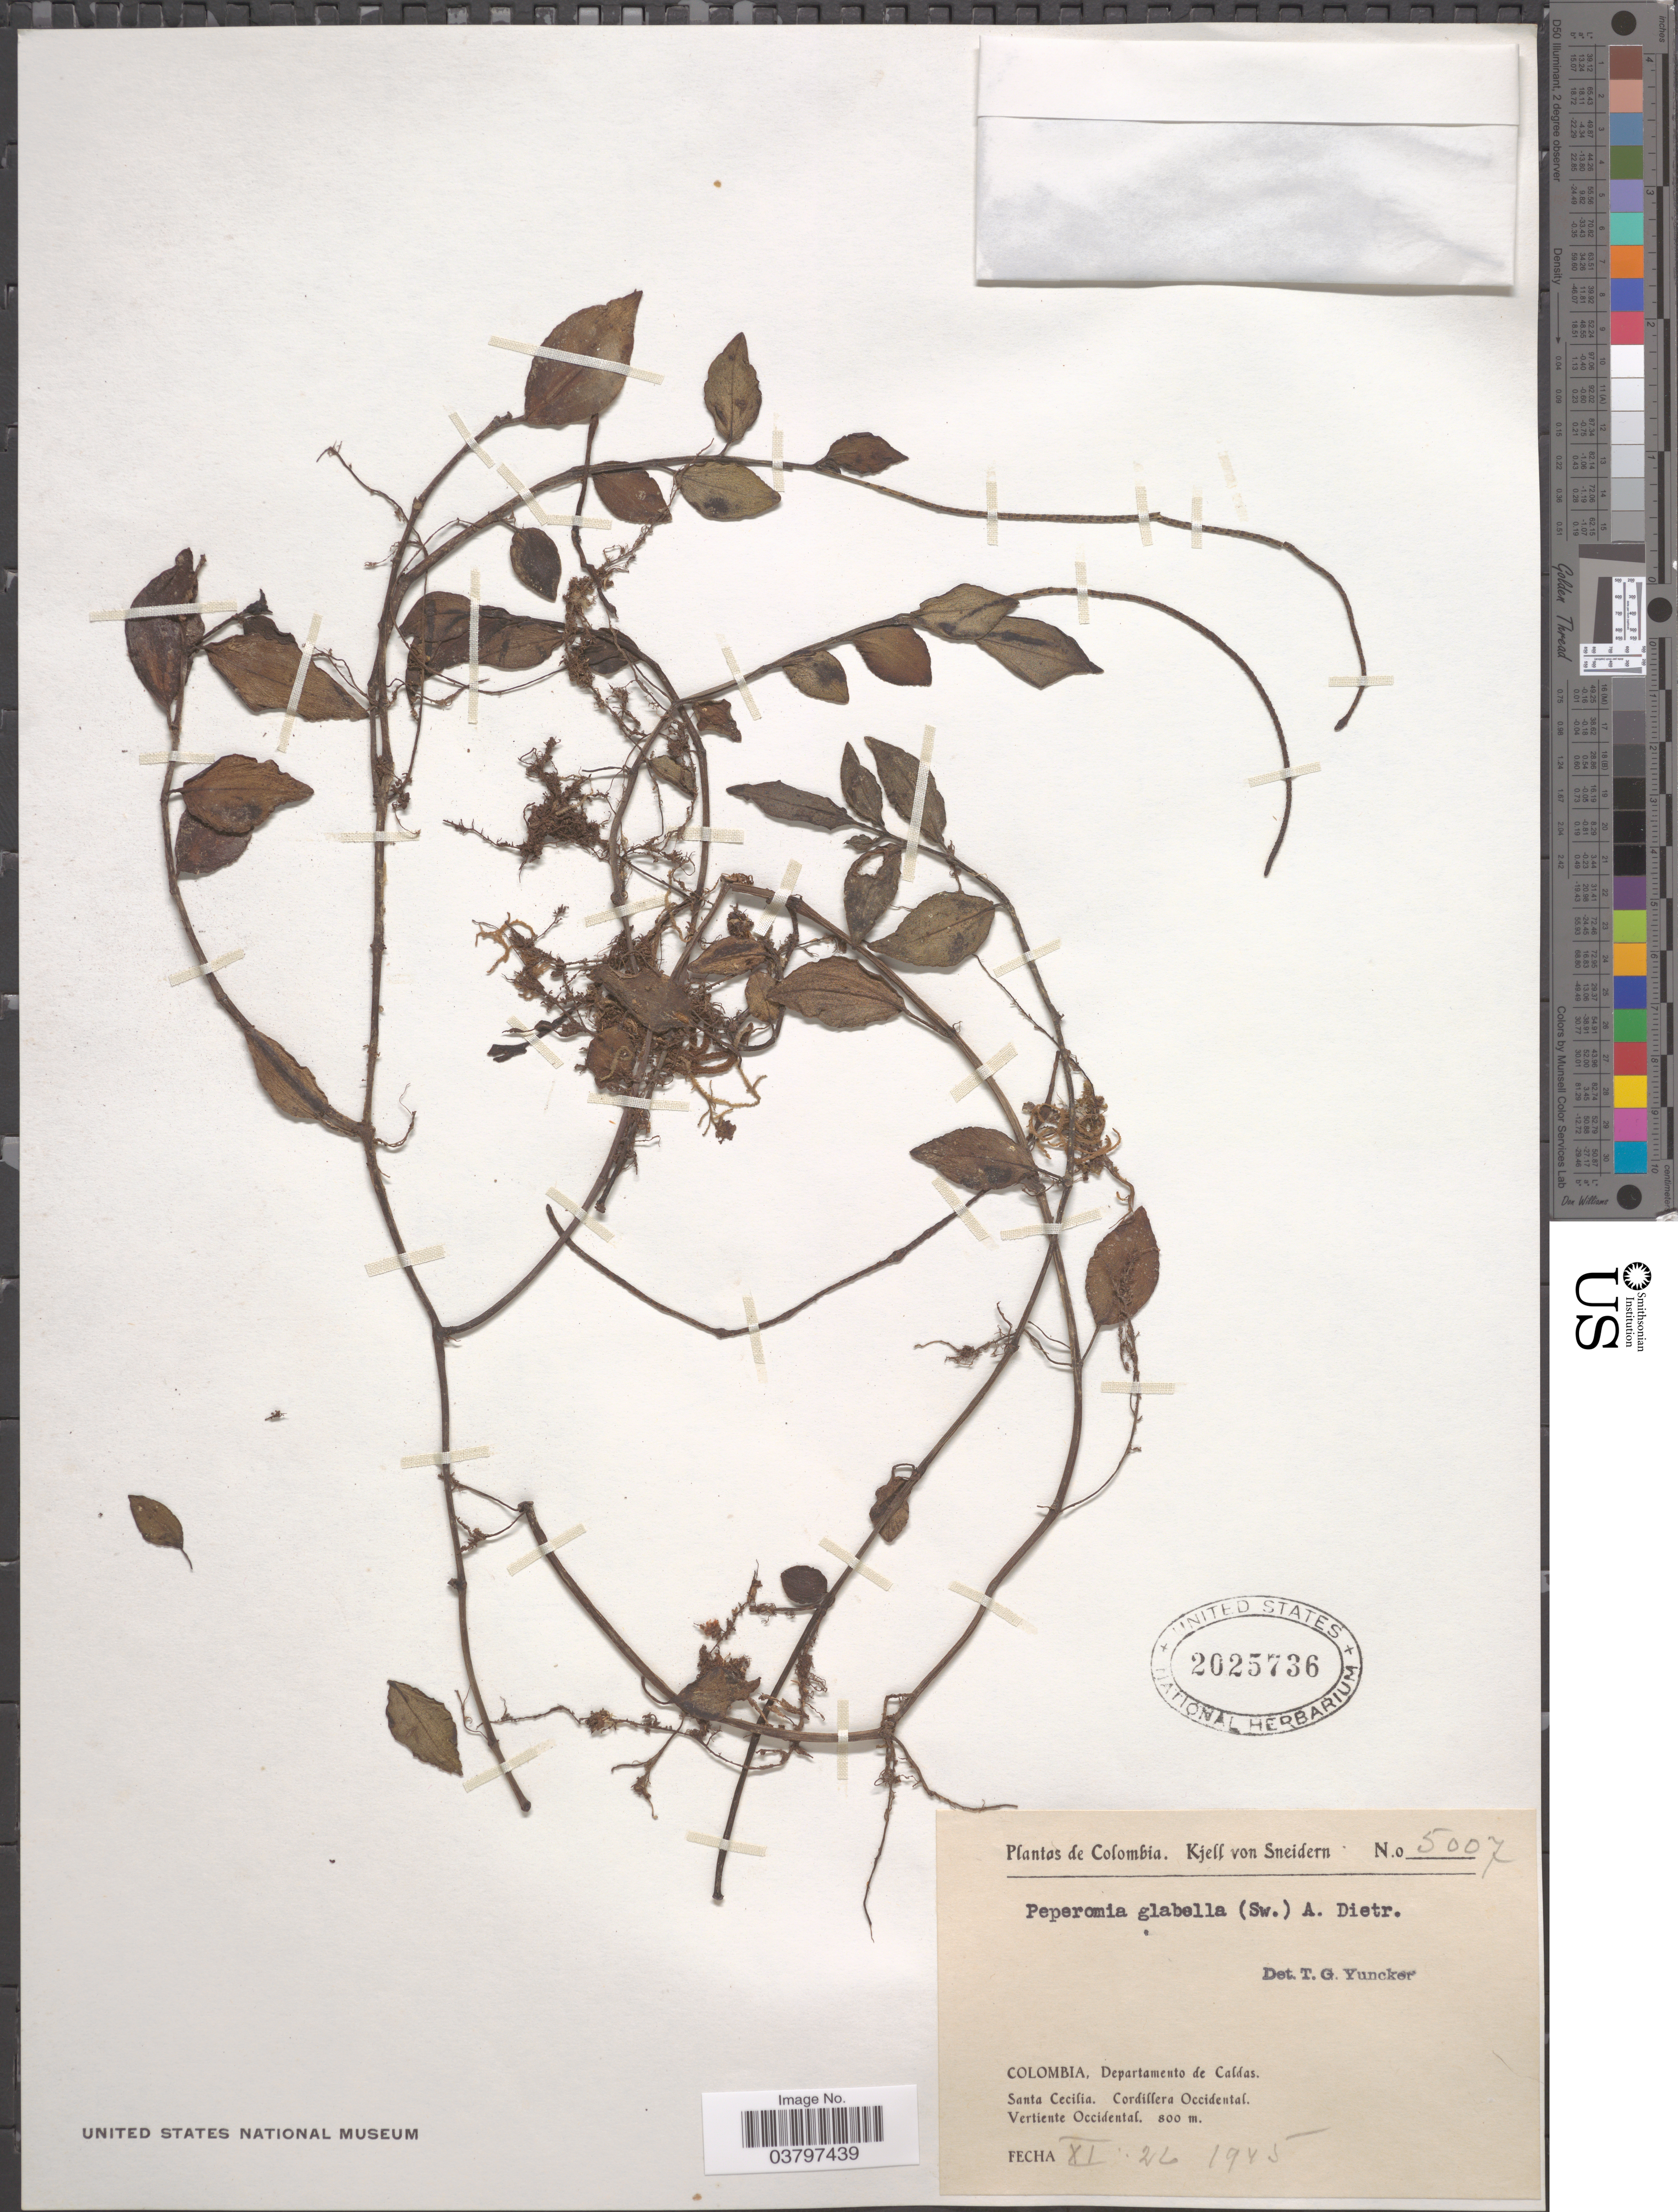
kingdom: Plantae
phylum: Tracheophyta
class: Magnoliopsida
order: Piperales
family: Piperaceae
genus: Peperomia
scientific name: Peperomia glabella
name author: (Sw.) A. Dietr.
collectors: K. von Sneidern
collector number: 5007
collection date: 1945-11-26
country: Colombia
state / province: Caldas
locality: Departamento de Caldas. Santa Cecilia. Cordillera Occidental. Vertiente Occidental.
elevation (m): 800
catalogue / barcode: US 2025736